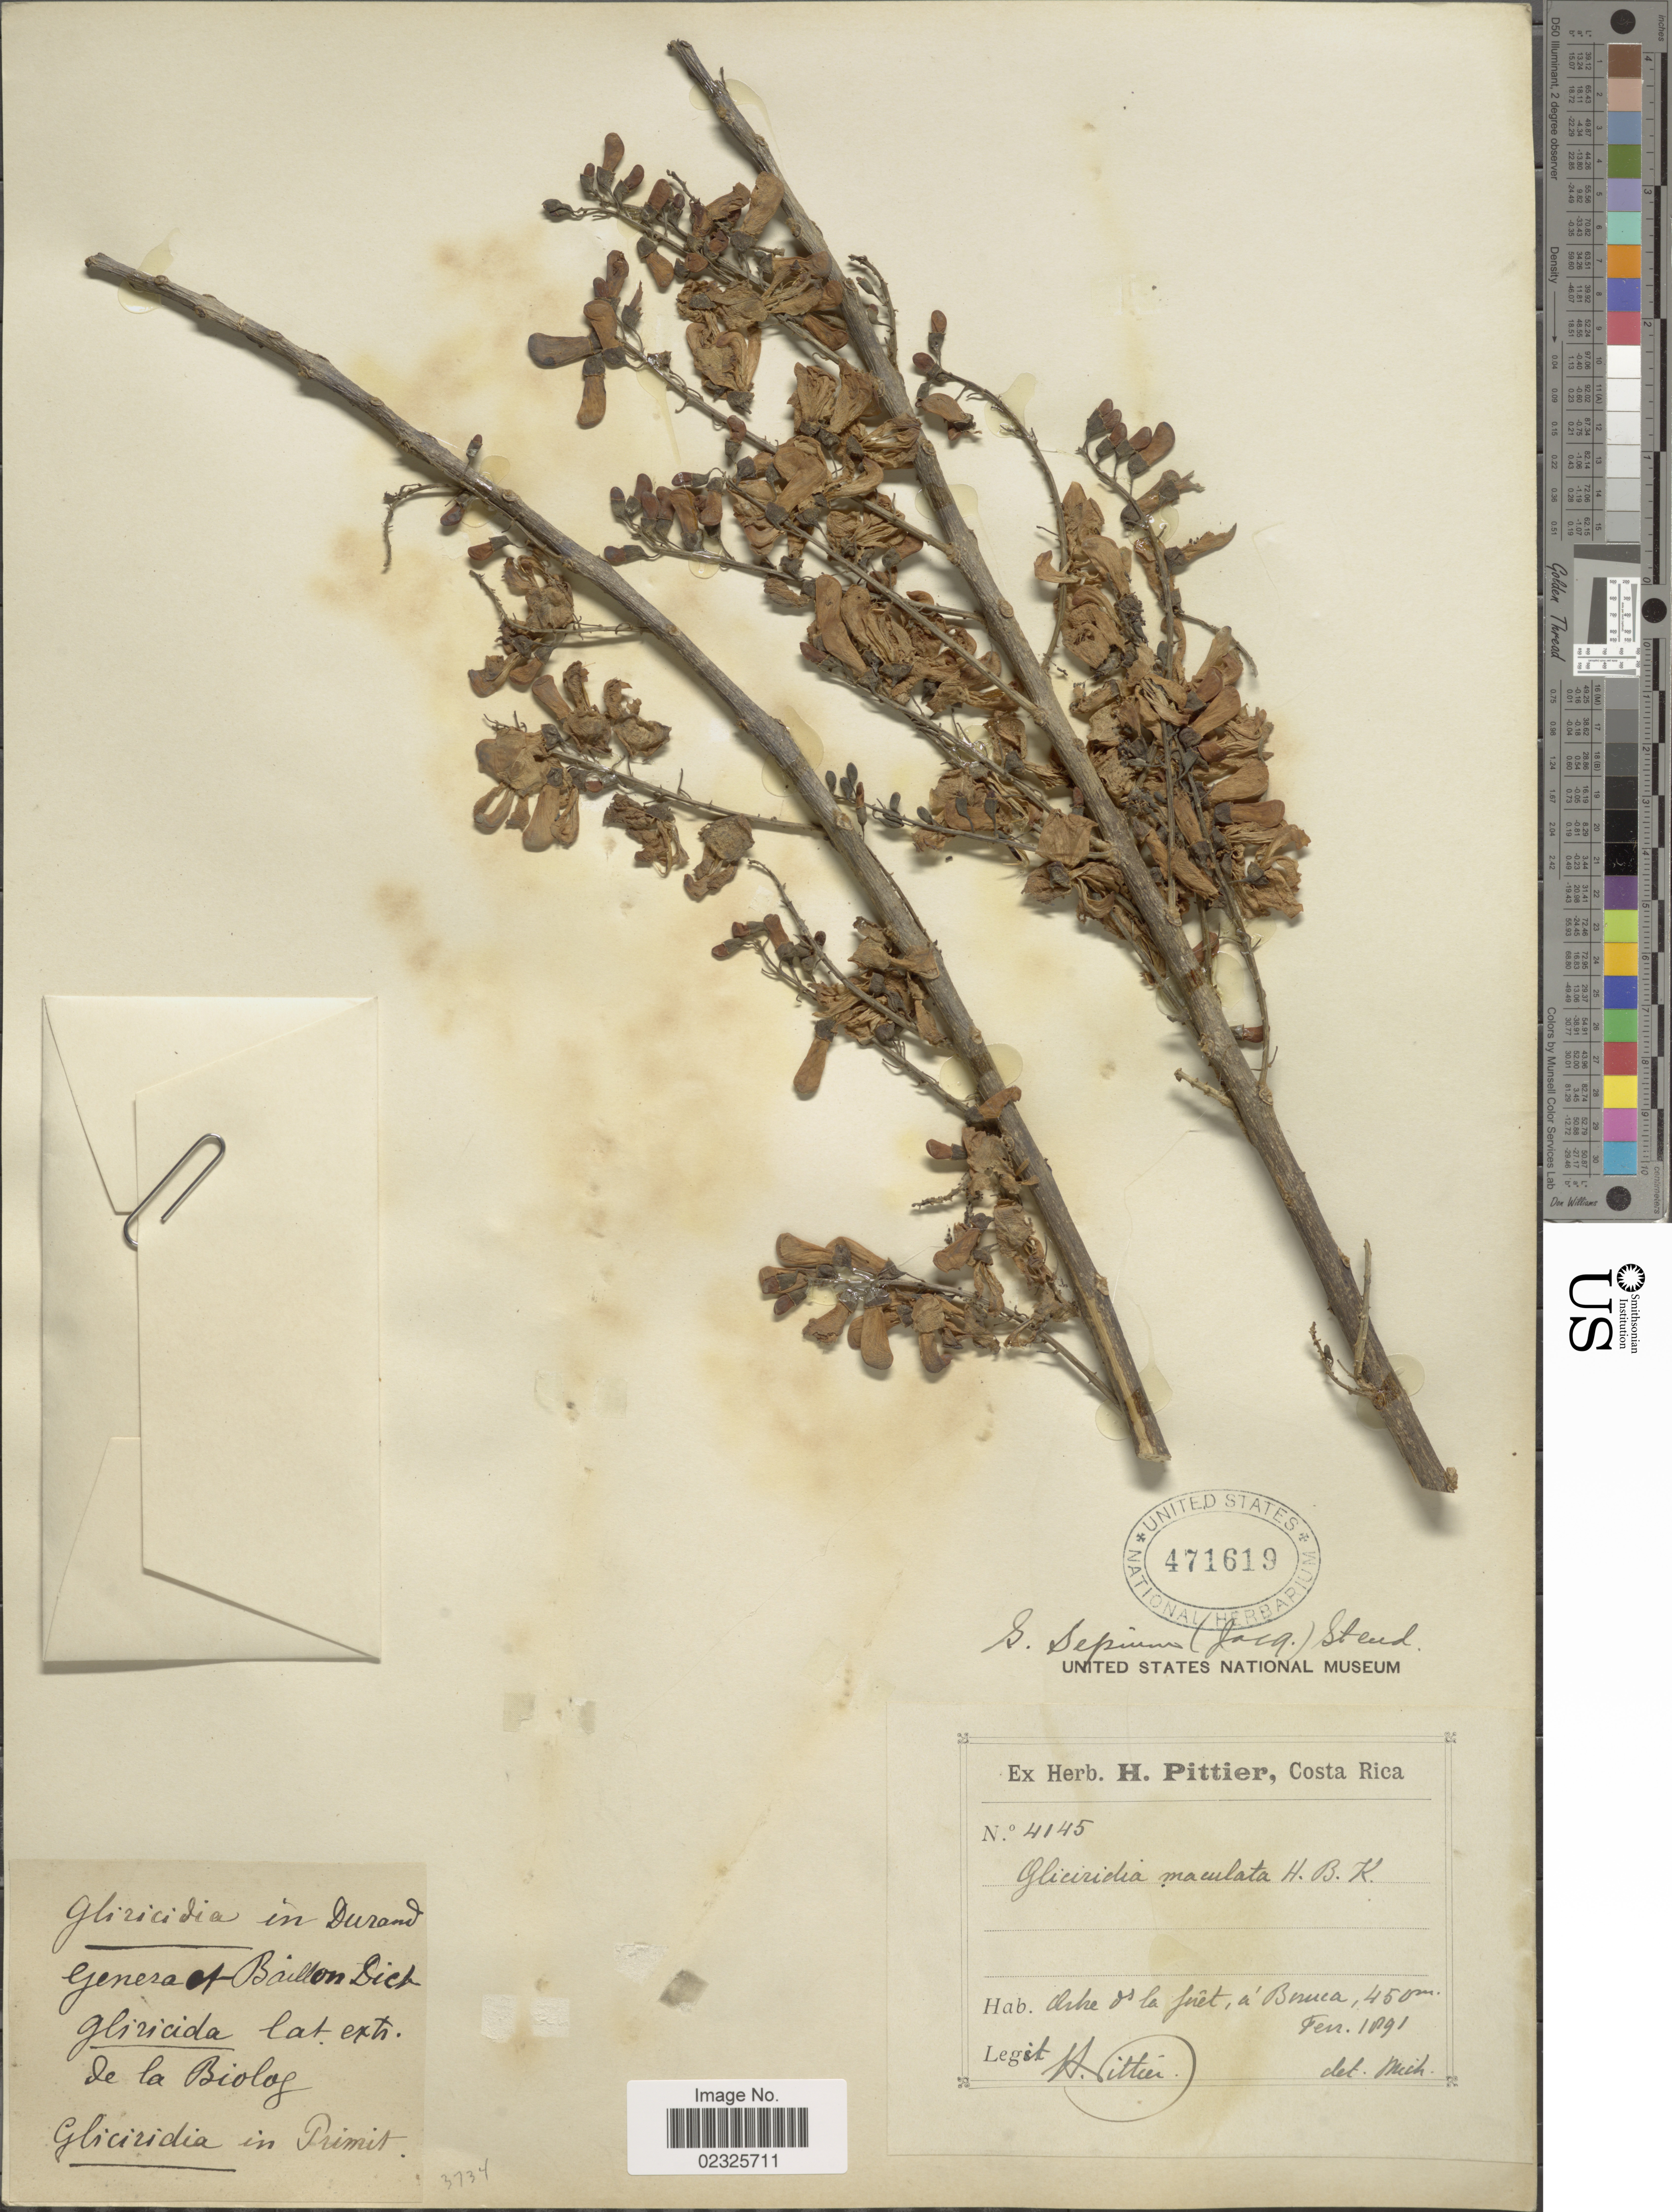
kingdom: Plantae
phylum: Tracheophyta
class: Magnoliopsida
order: Fabales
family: Fabaceae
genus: Gliricidia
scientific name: Gliricidia sepium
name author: (Jacq.) Kunth ex Walp.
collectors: H. F. Pittier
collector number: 4145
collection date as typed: Feb 1891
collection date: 1891-02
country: Costa Rica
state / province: Puntarenas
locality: Foret a Boruca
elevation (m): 450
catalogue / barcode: US 471619